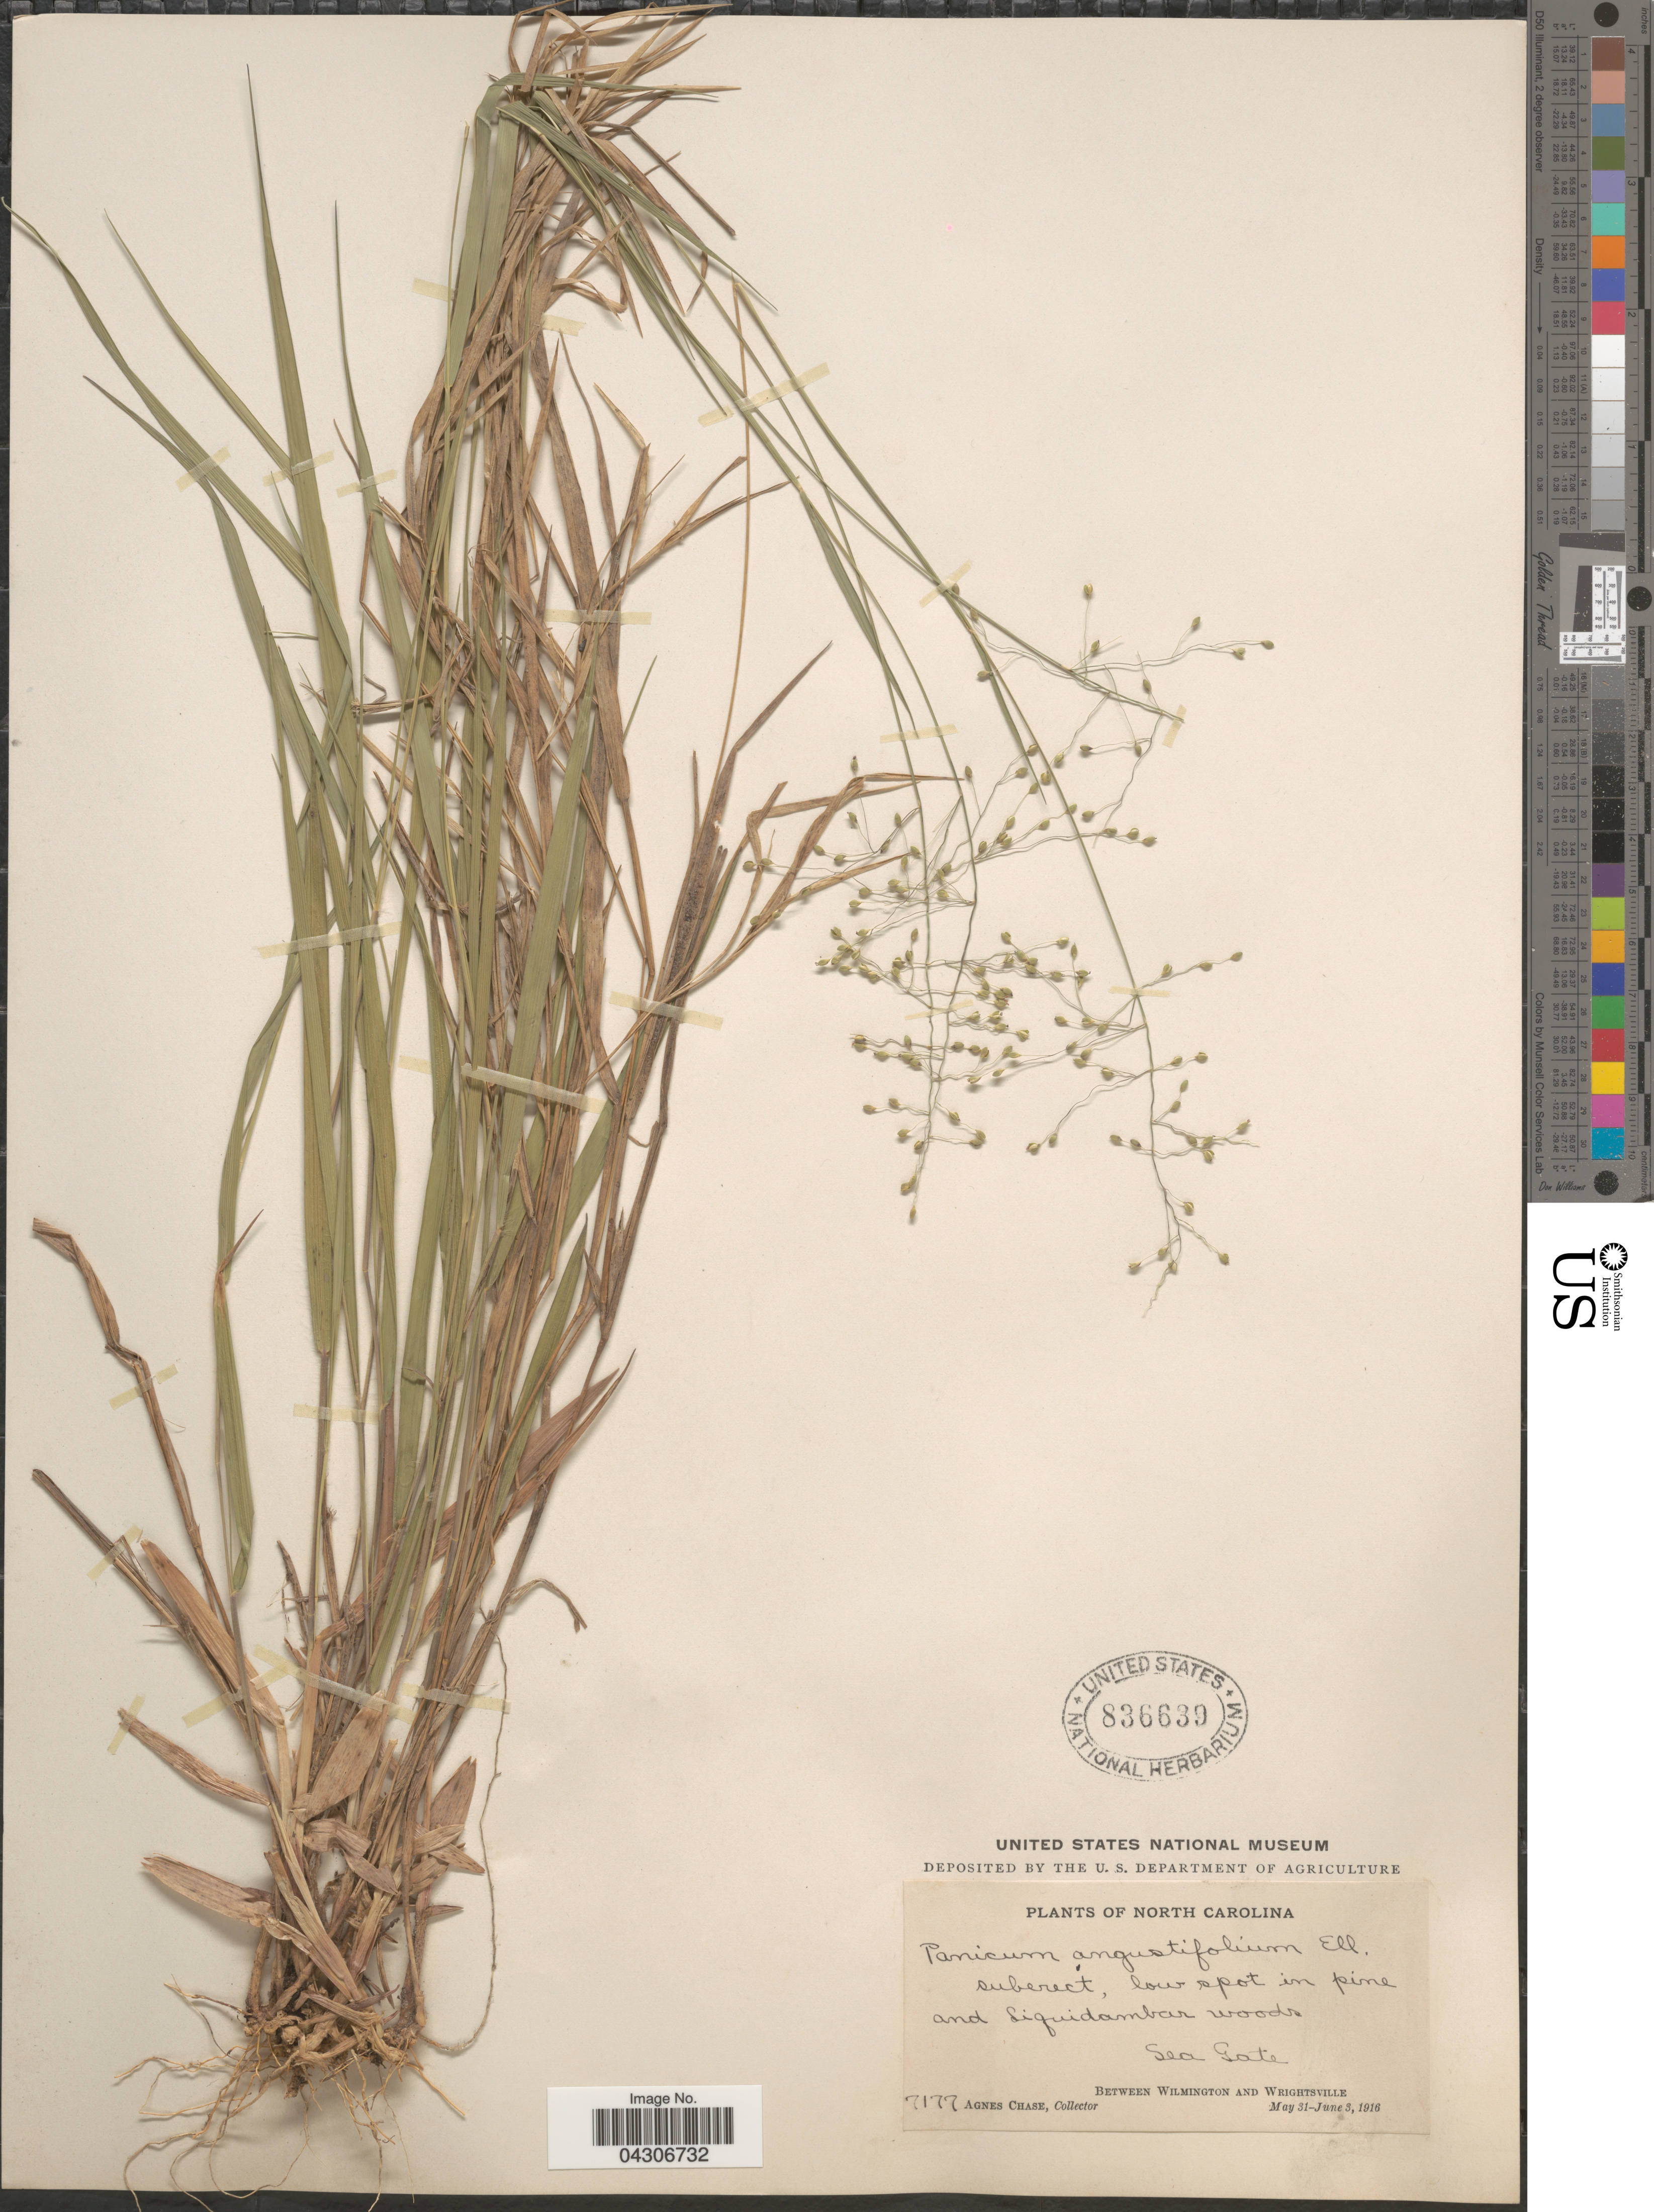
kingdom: Plantae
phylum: Tracheophyta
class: Liliopsida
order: Poales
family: Poaceae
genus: Dichanthelium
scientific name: Dichanthelium aciculare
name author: (Desv. ex Poir.) Gould & C.A. Clark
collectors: A. Chase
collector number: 7177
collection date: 1916-05-31/1916-06-03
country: United States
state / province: North Carolina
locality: Sea Gate. Between Wilmington And Wrightsville.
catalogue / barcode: US 836639